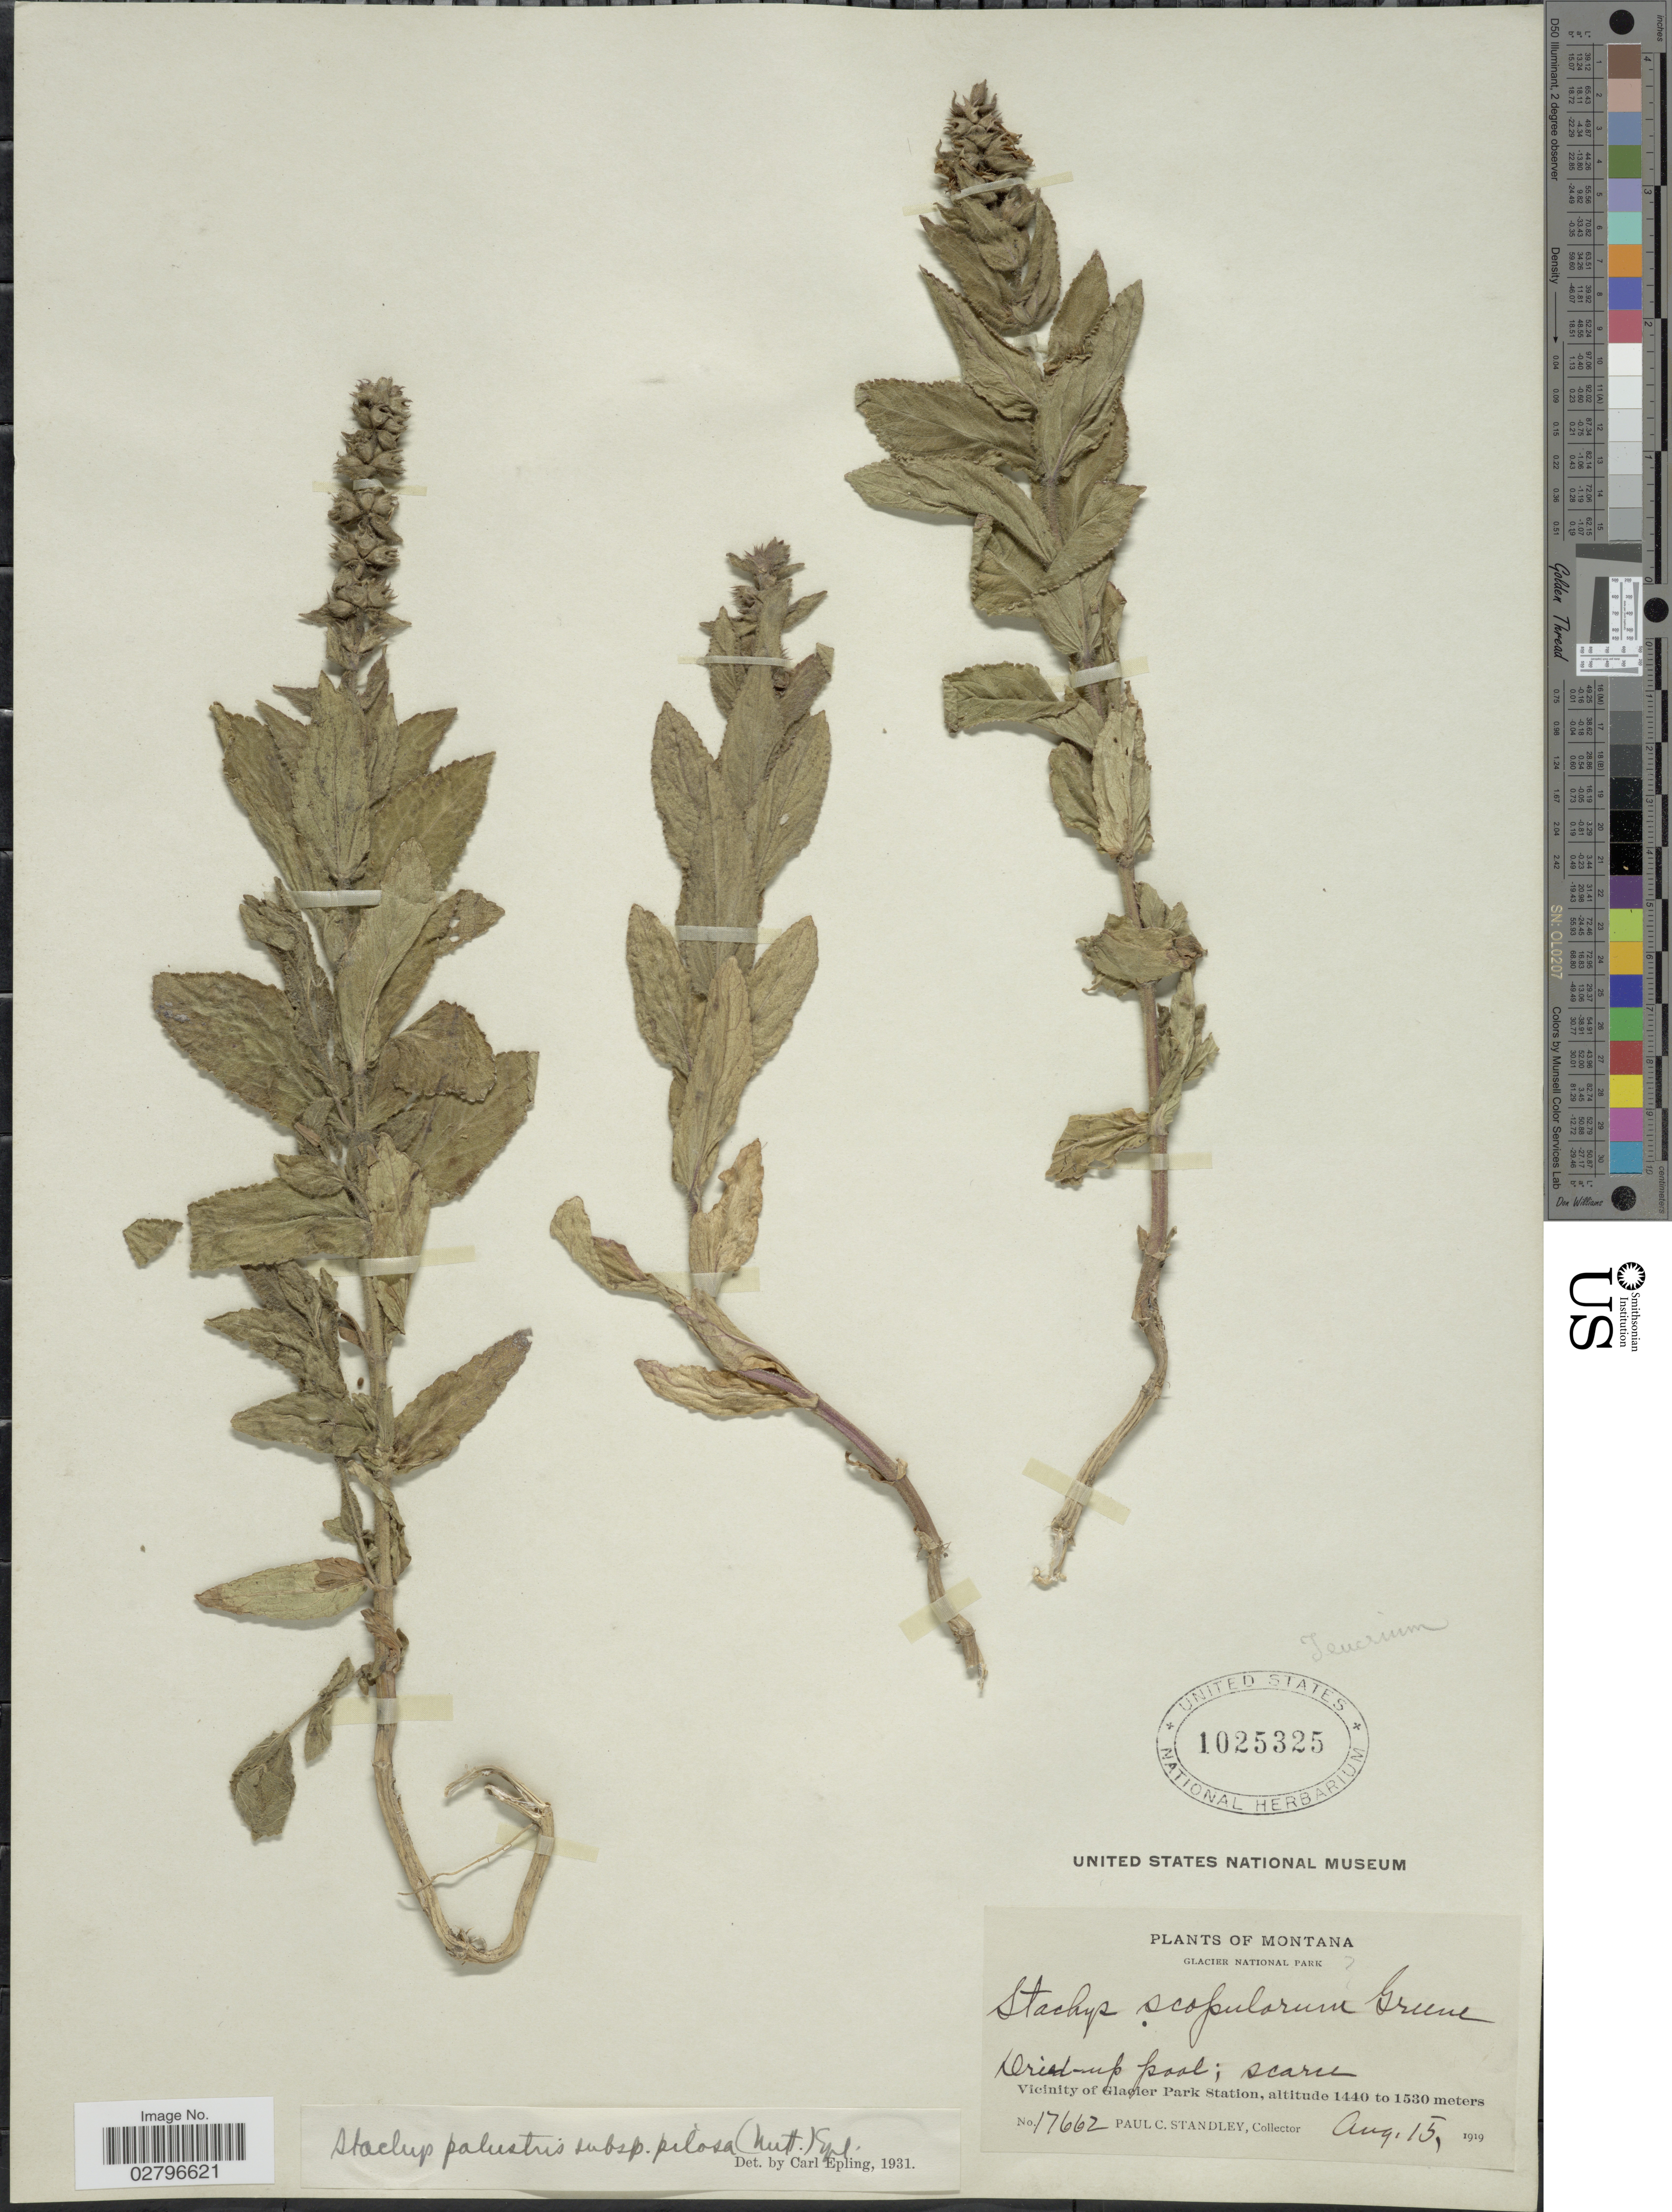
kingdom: Plantae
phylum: Tracheophyta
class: Magnoliopsida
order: Lamiales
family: Lamiaceae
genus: Stachys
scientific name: Stachys palustris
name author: L.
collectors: P. C. Standley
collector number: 17662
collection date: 1919-08-15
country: United States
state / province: Montana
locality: Glacier National Park. Vicinity of Glacier Park Station.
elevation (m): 1440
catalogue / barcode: US 1025325